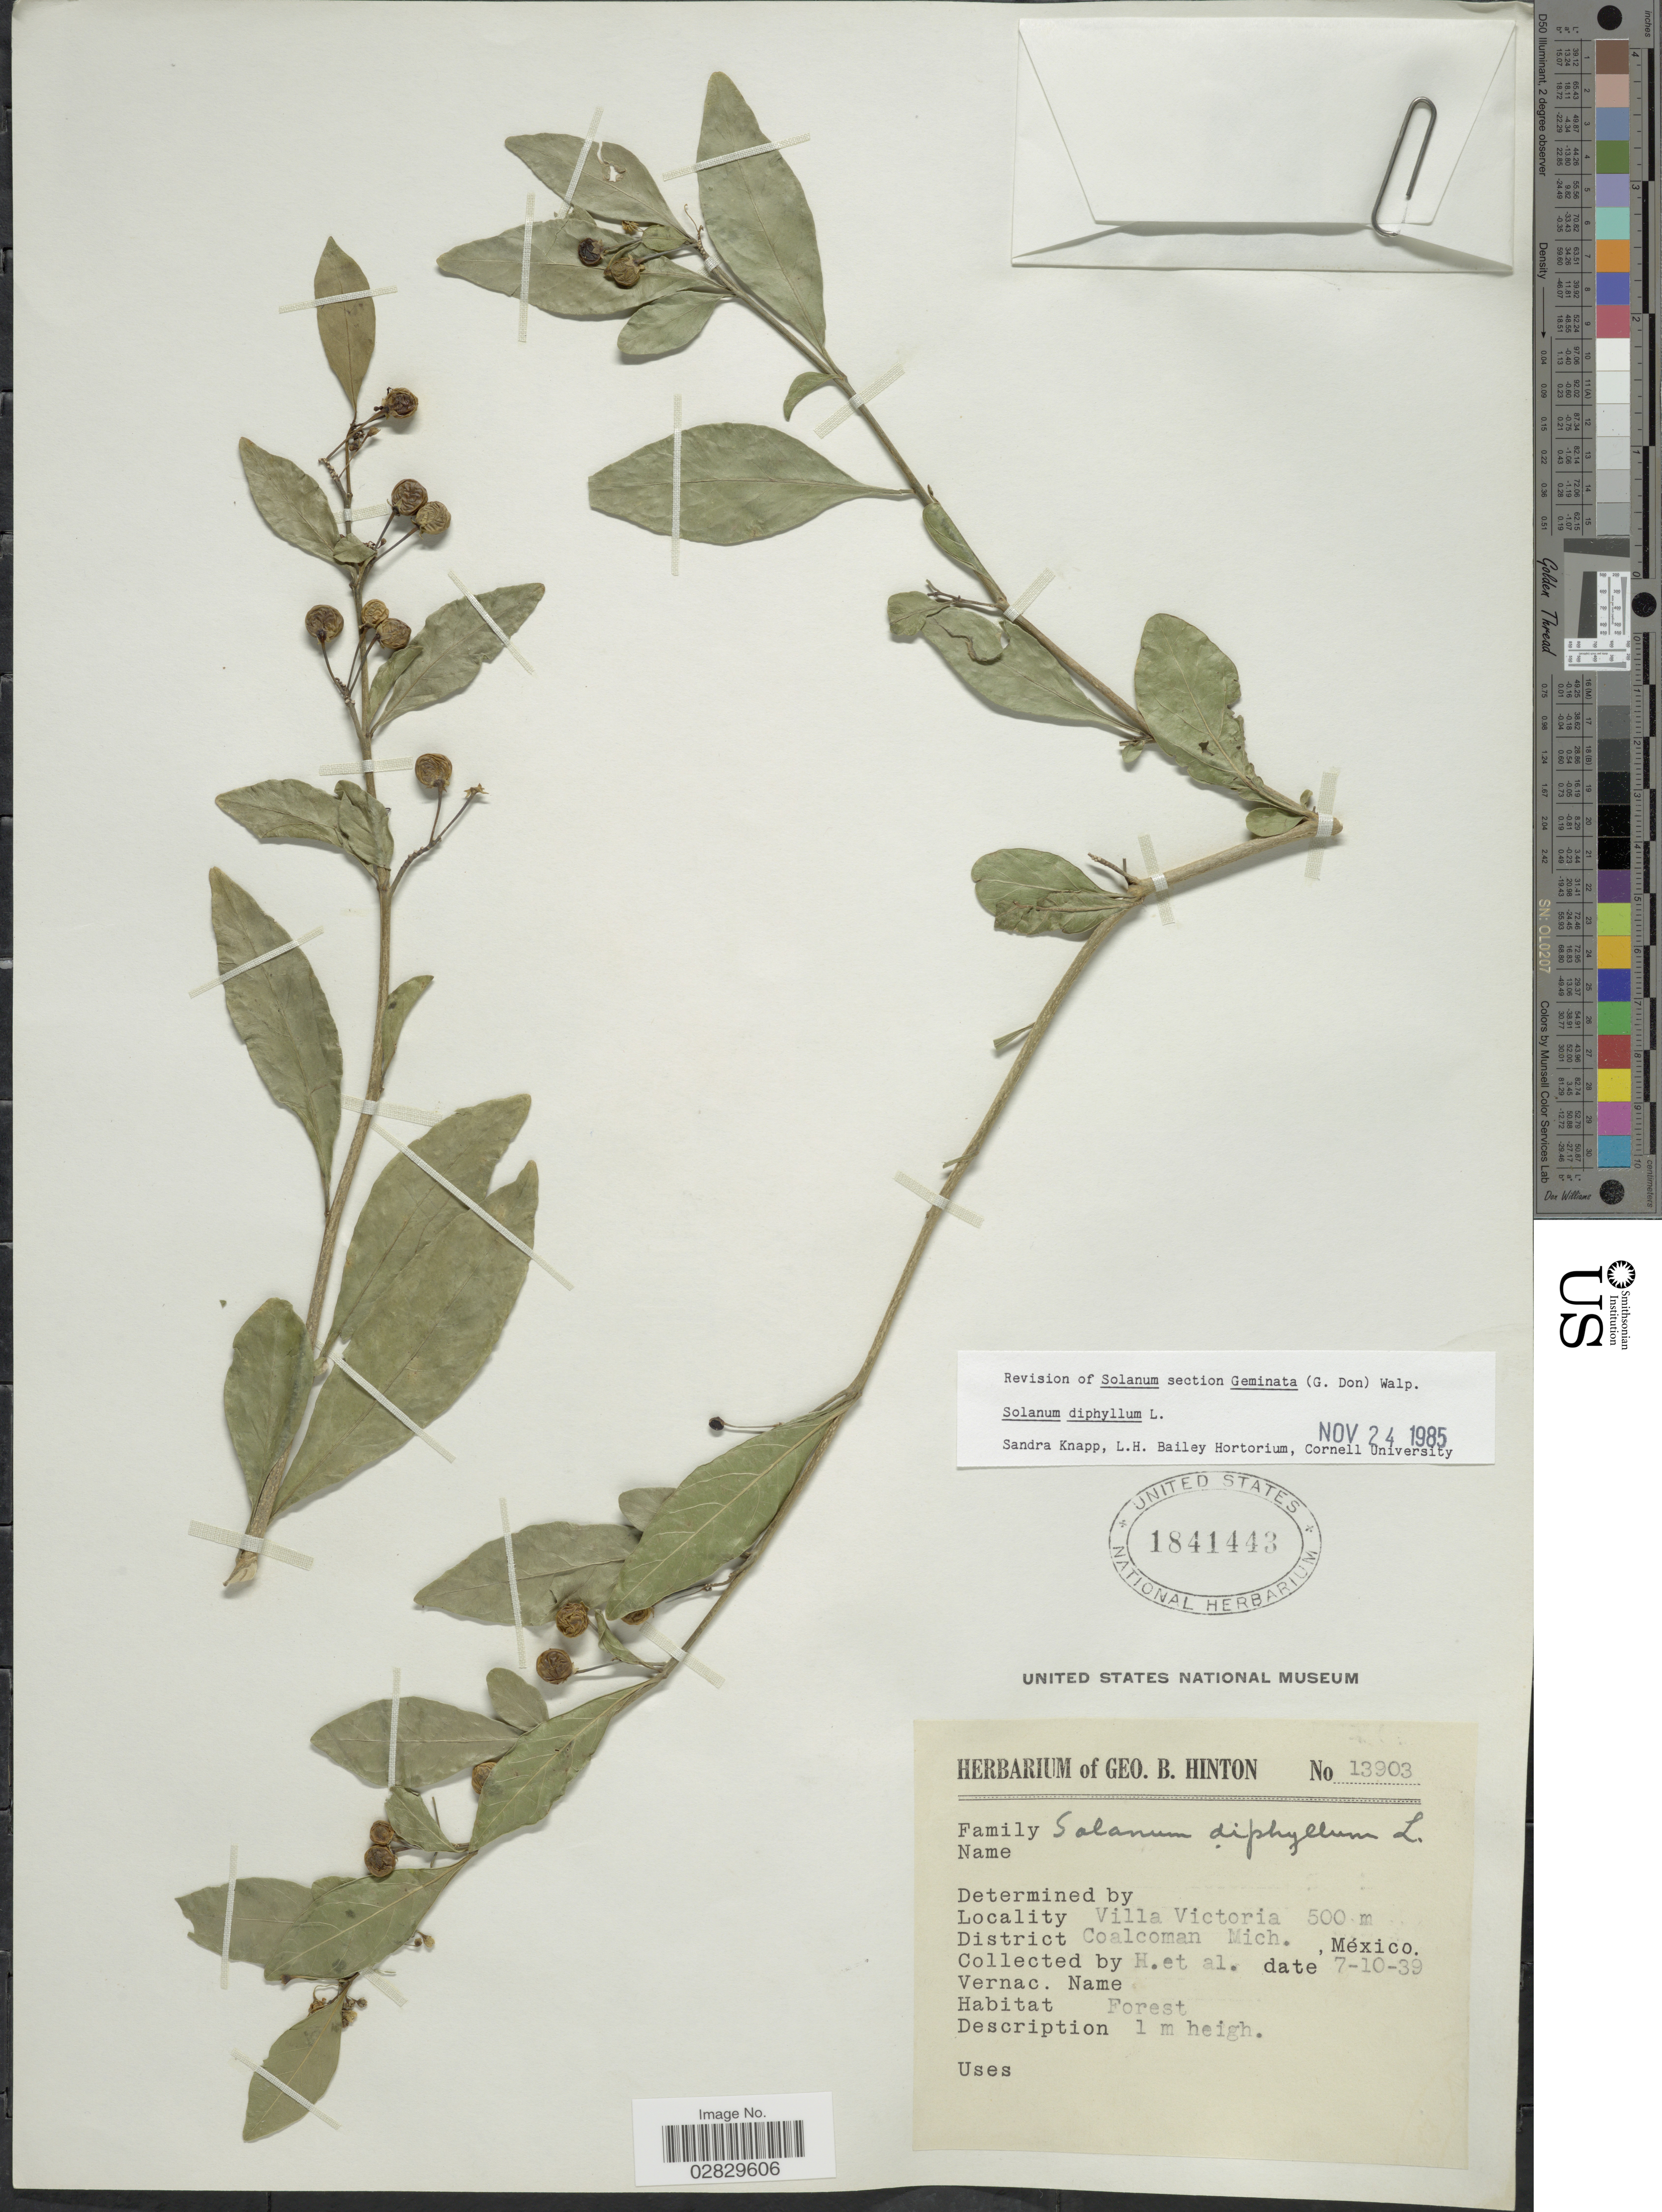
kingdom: Plantae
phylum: Tracheophyta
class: Magnoliopsida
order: Solanales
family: Solanaceae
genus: Solanum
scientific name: Solanum diphyllum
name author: L.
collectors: G. B. Hinton & et al.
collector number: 13903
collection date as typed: Transcribed d/m/y: 10/7/39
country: Mexico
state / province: Michoacán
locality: Villa Victoria. District Coalcoman.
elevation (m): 500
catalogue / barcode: US 1841443